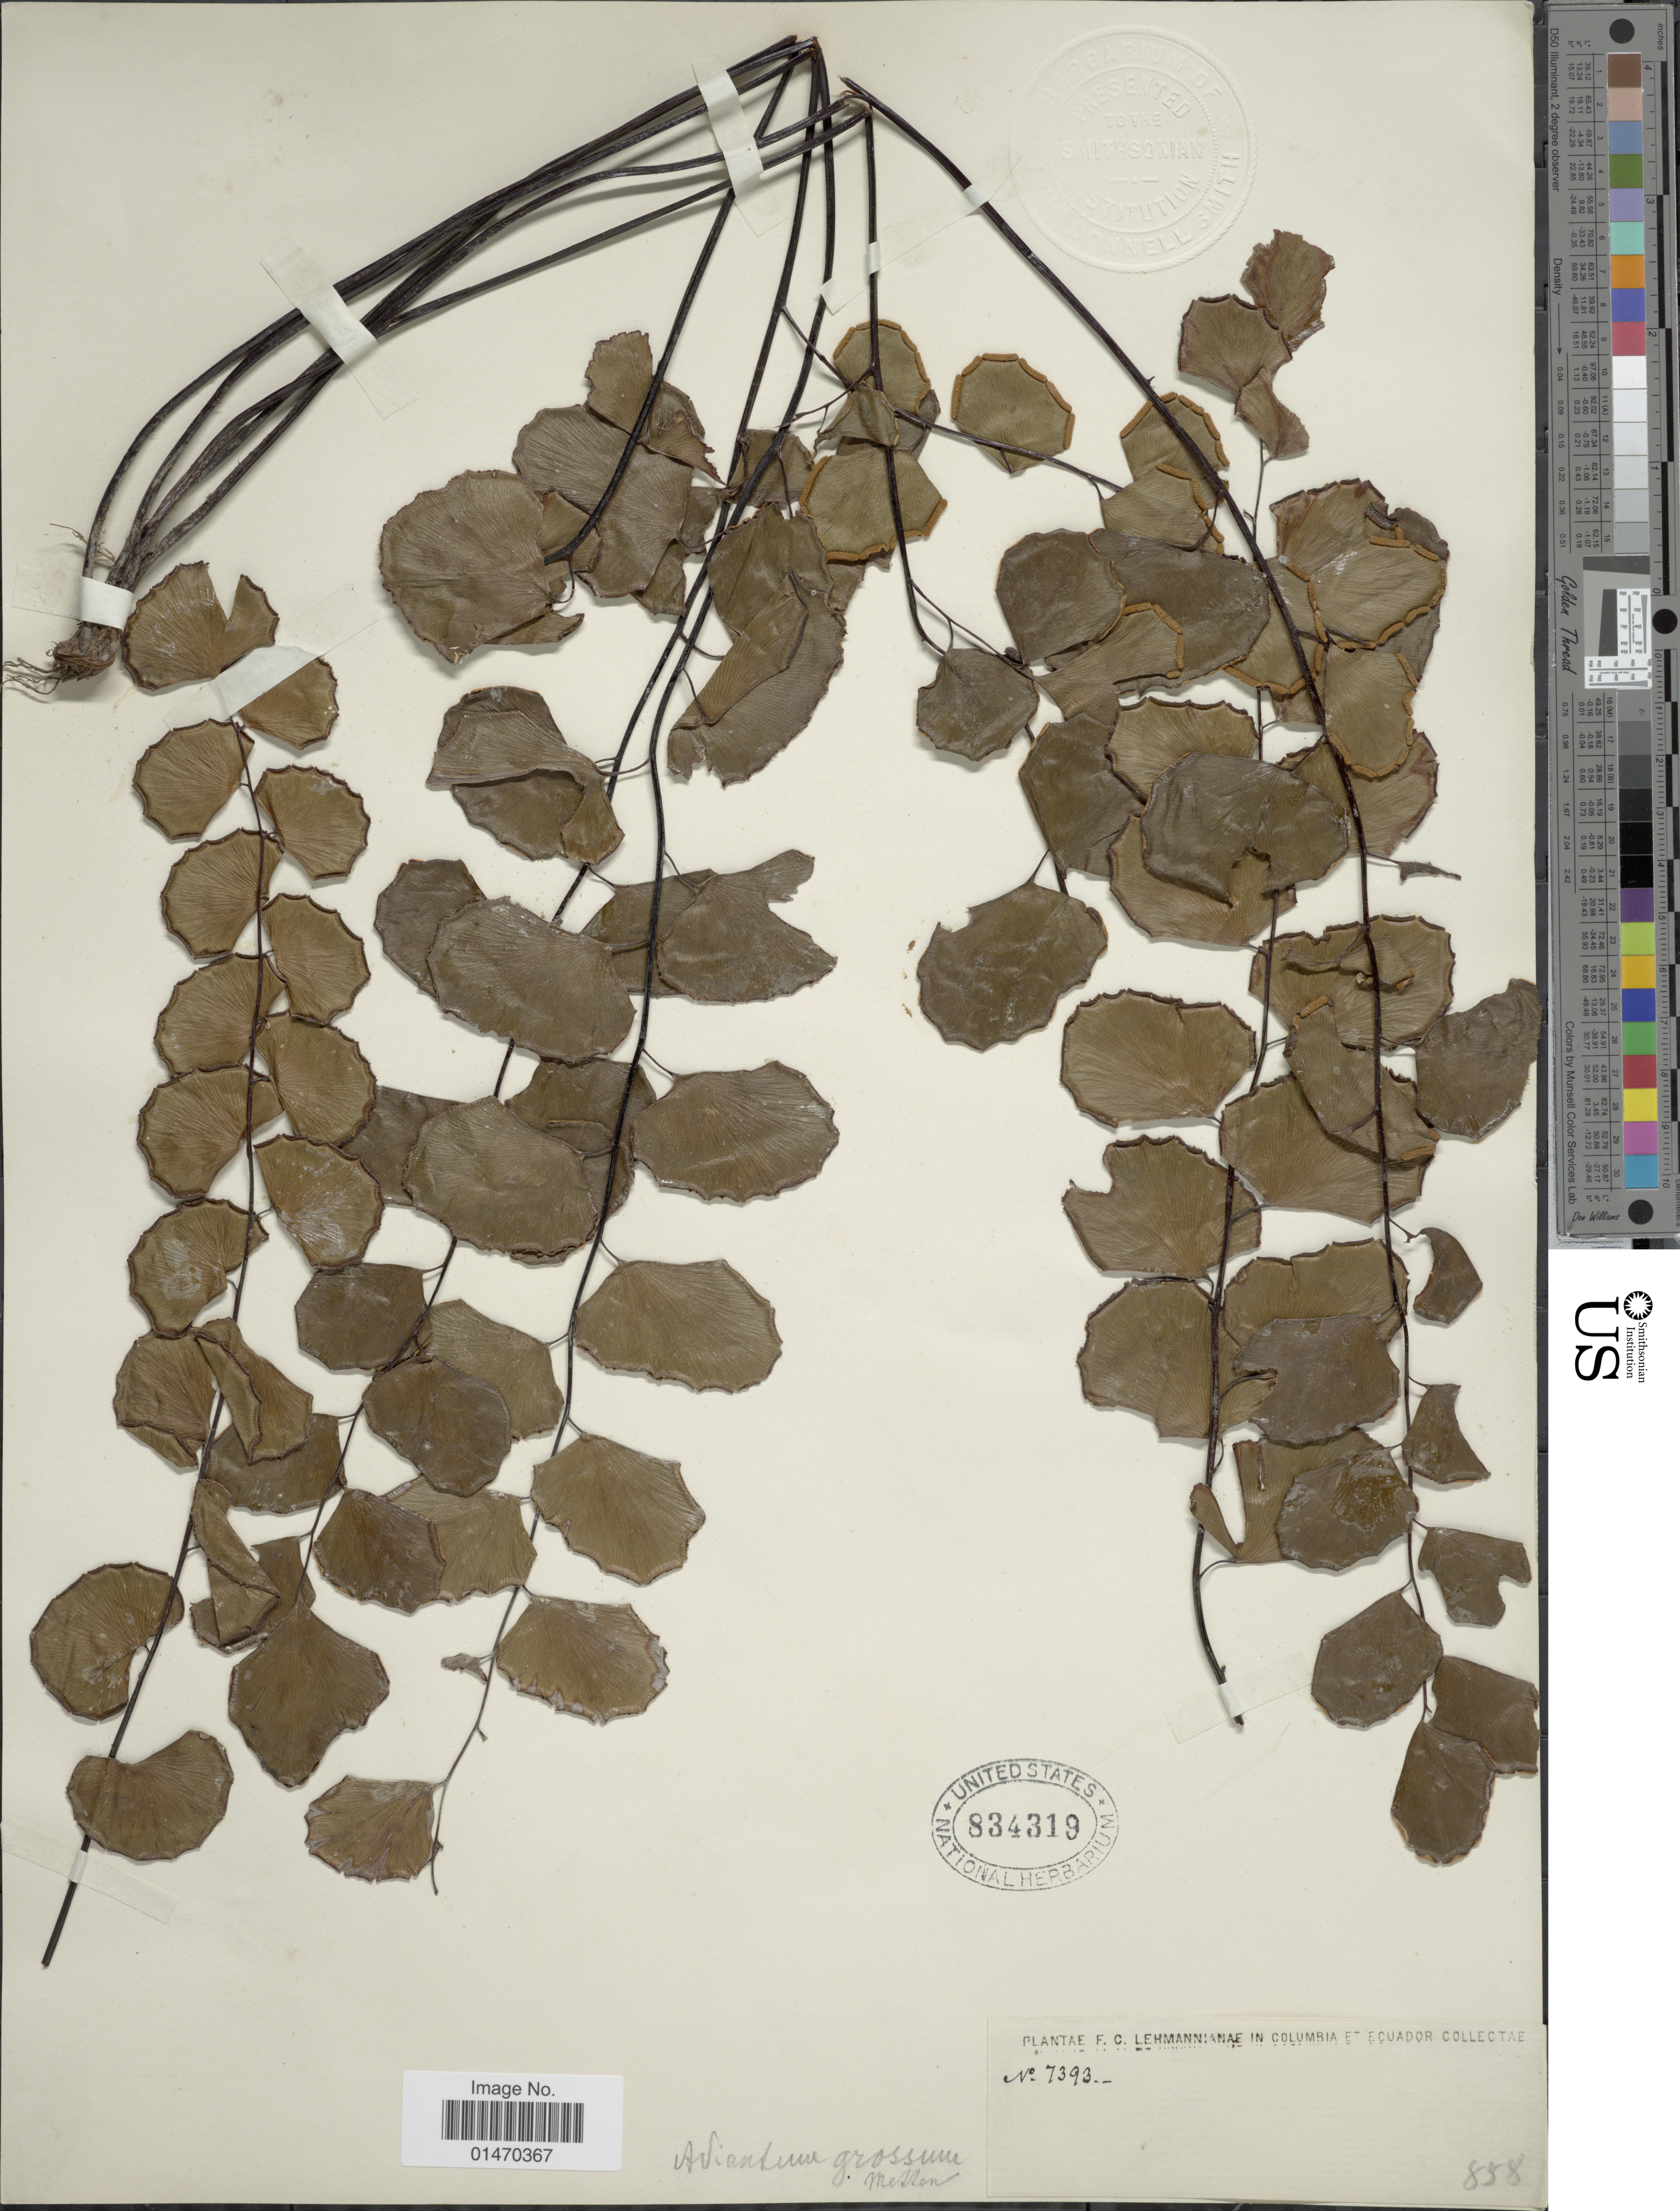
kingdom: Plantae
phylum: Tracheophyta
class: Polypodiopsida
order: Polypodiales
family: Pteridaceae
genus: Adiantum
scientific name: Adiantum grossum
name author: Mett.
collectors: F. C. Lehmann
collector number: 7393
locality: Columbia et Ecuador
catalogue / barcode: US 834319